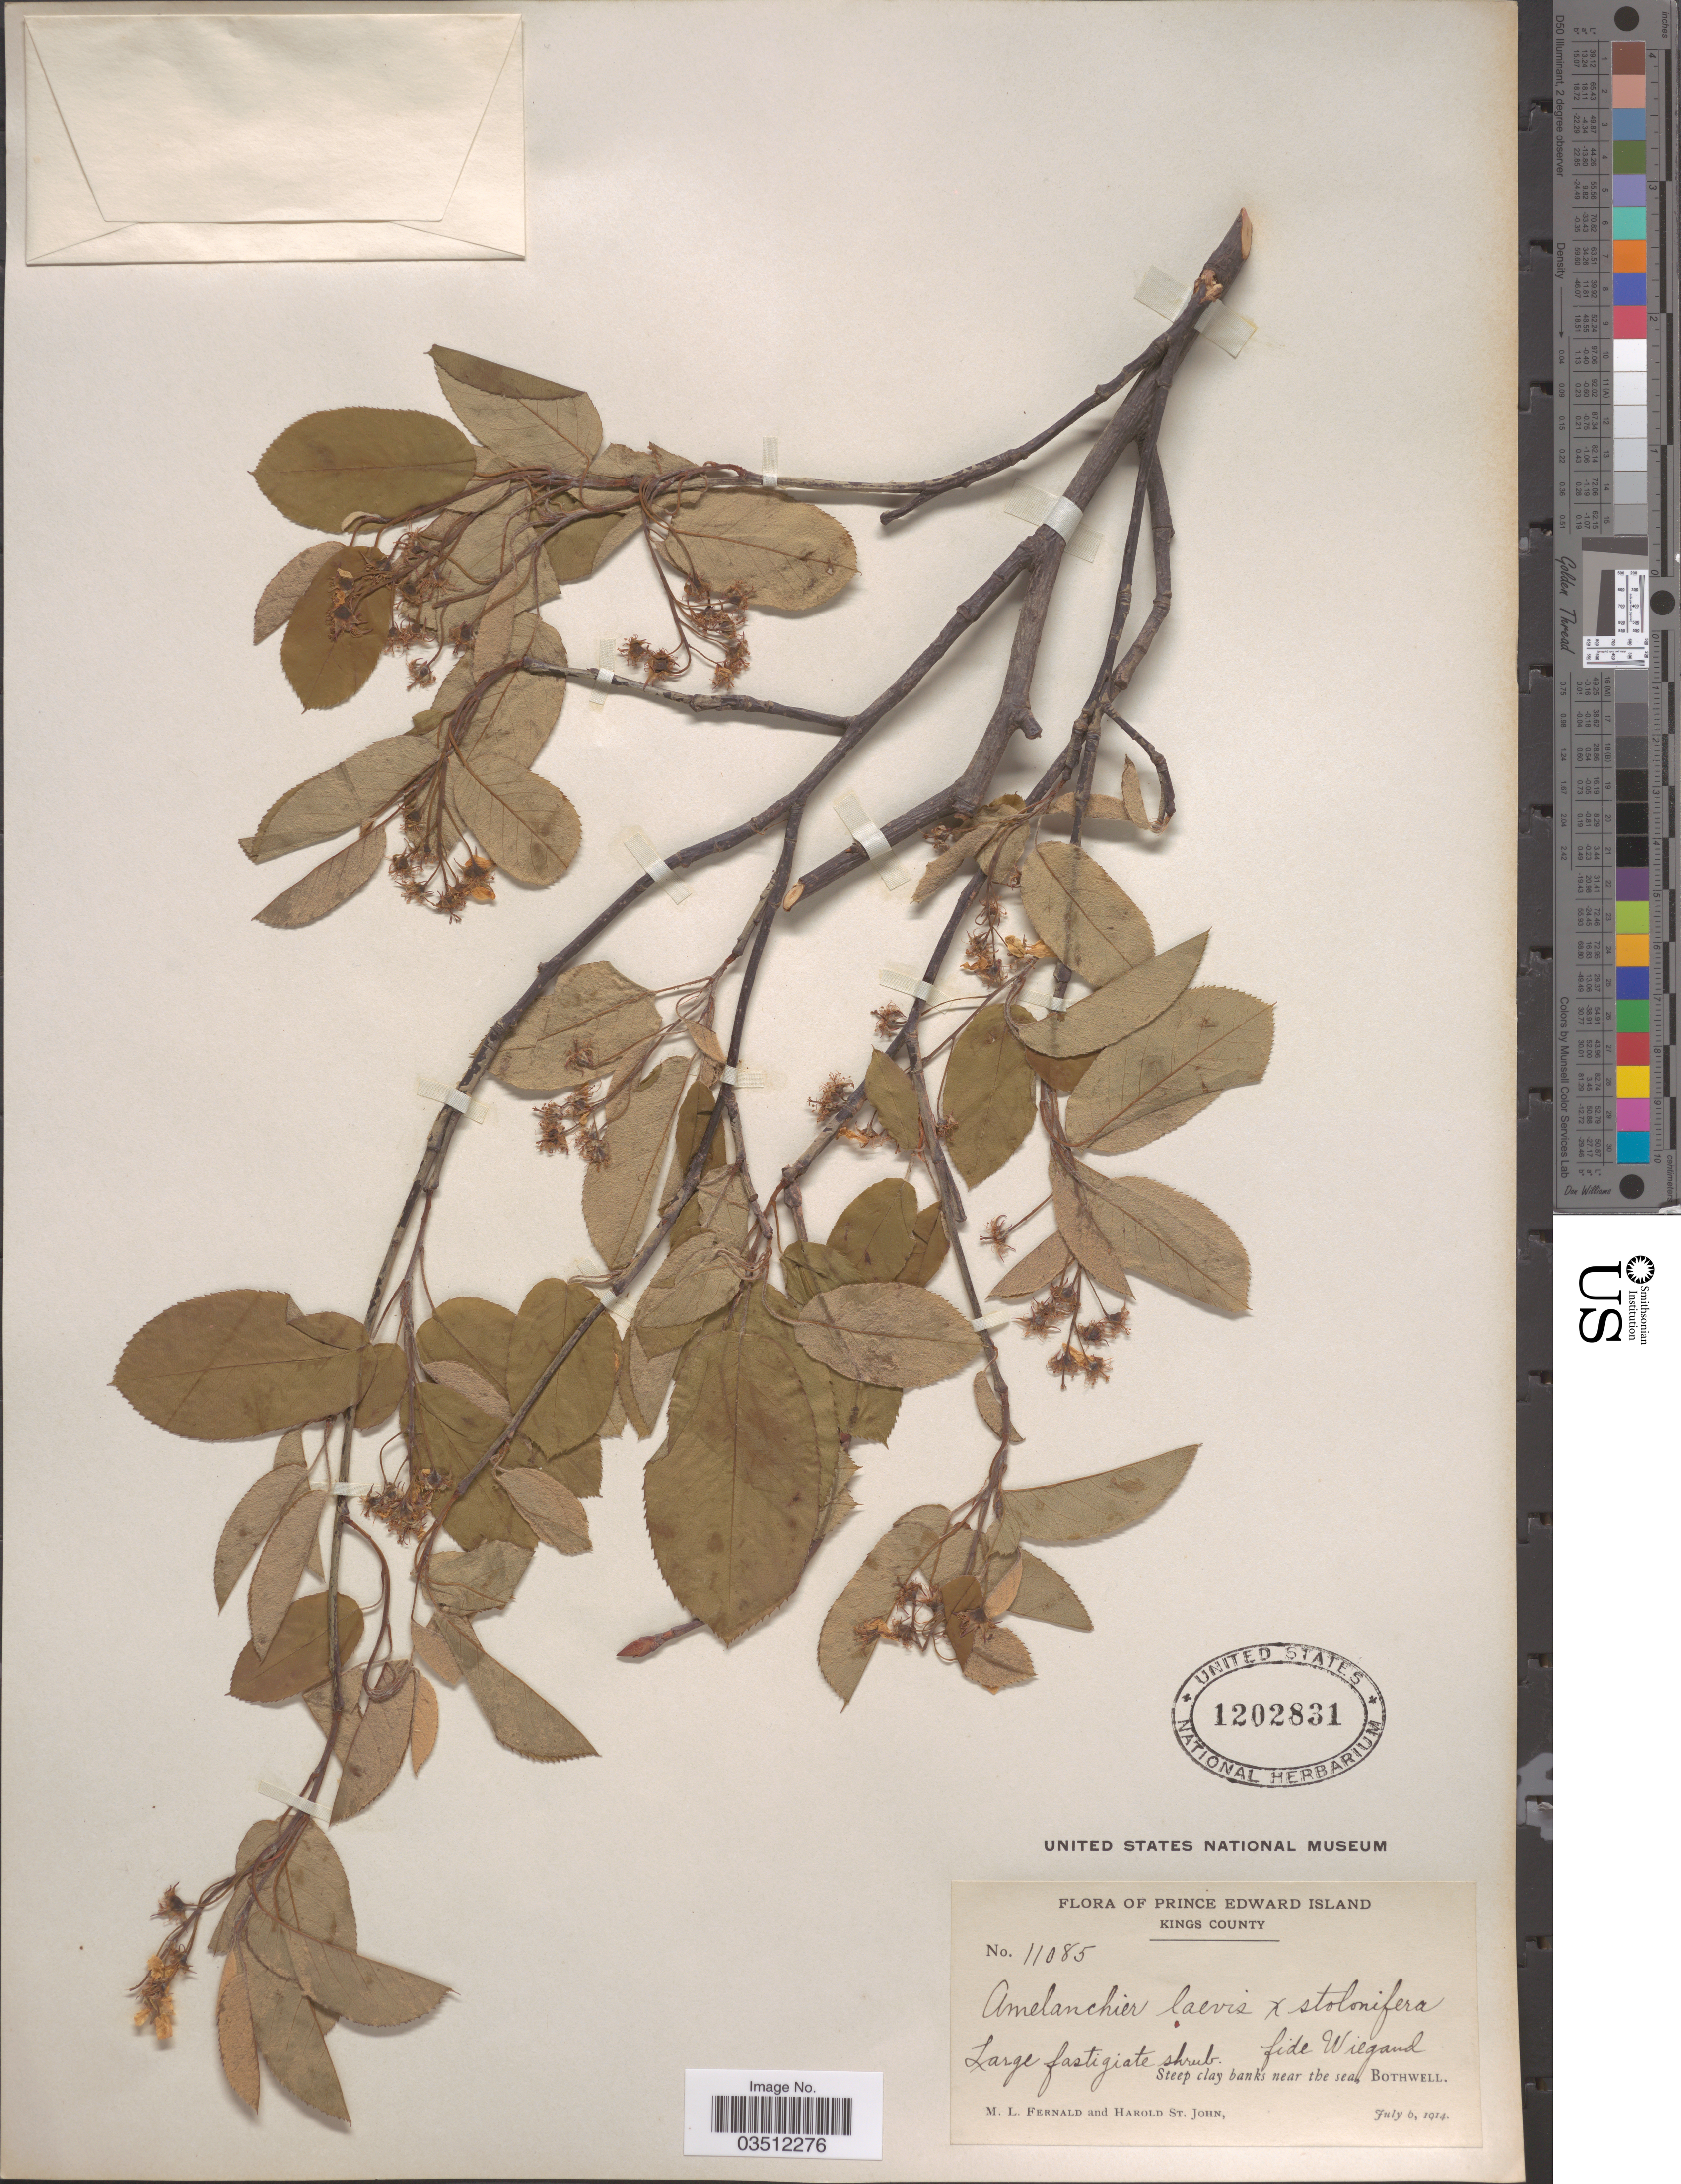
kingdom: Plantae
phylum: Tracheophyta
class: Magnoliopsida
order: Rosales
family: Rosaceae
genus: Amelanchier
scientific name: Amelanchier laevis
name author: Wiegand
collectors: M. L. Fernald & H. St. John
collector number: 11085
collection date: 1914-07-06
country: Canada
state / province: Prince Edward Island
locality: Kings County. Steep clay banks near the sea, Bothwell.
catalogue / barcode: US 1202831